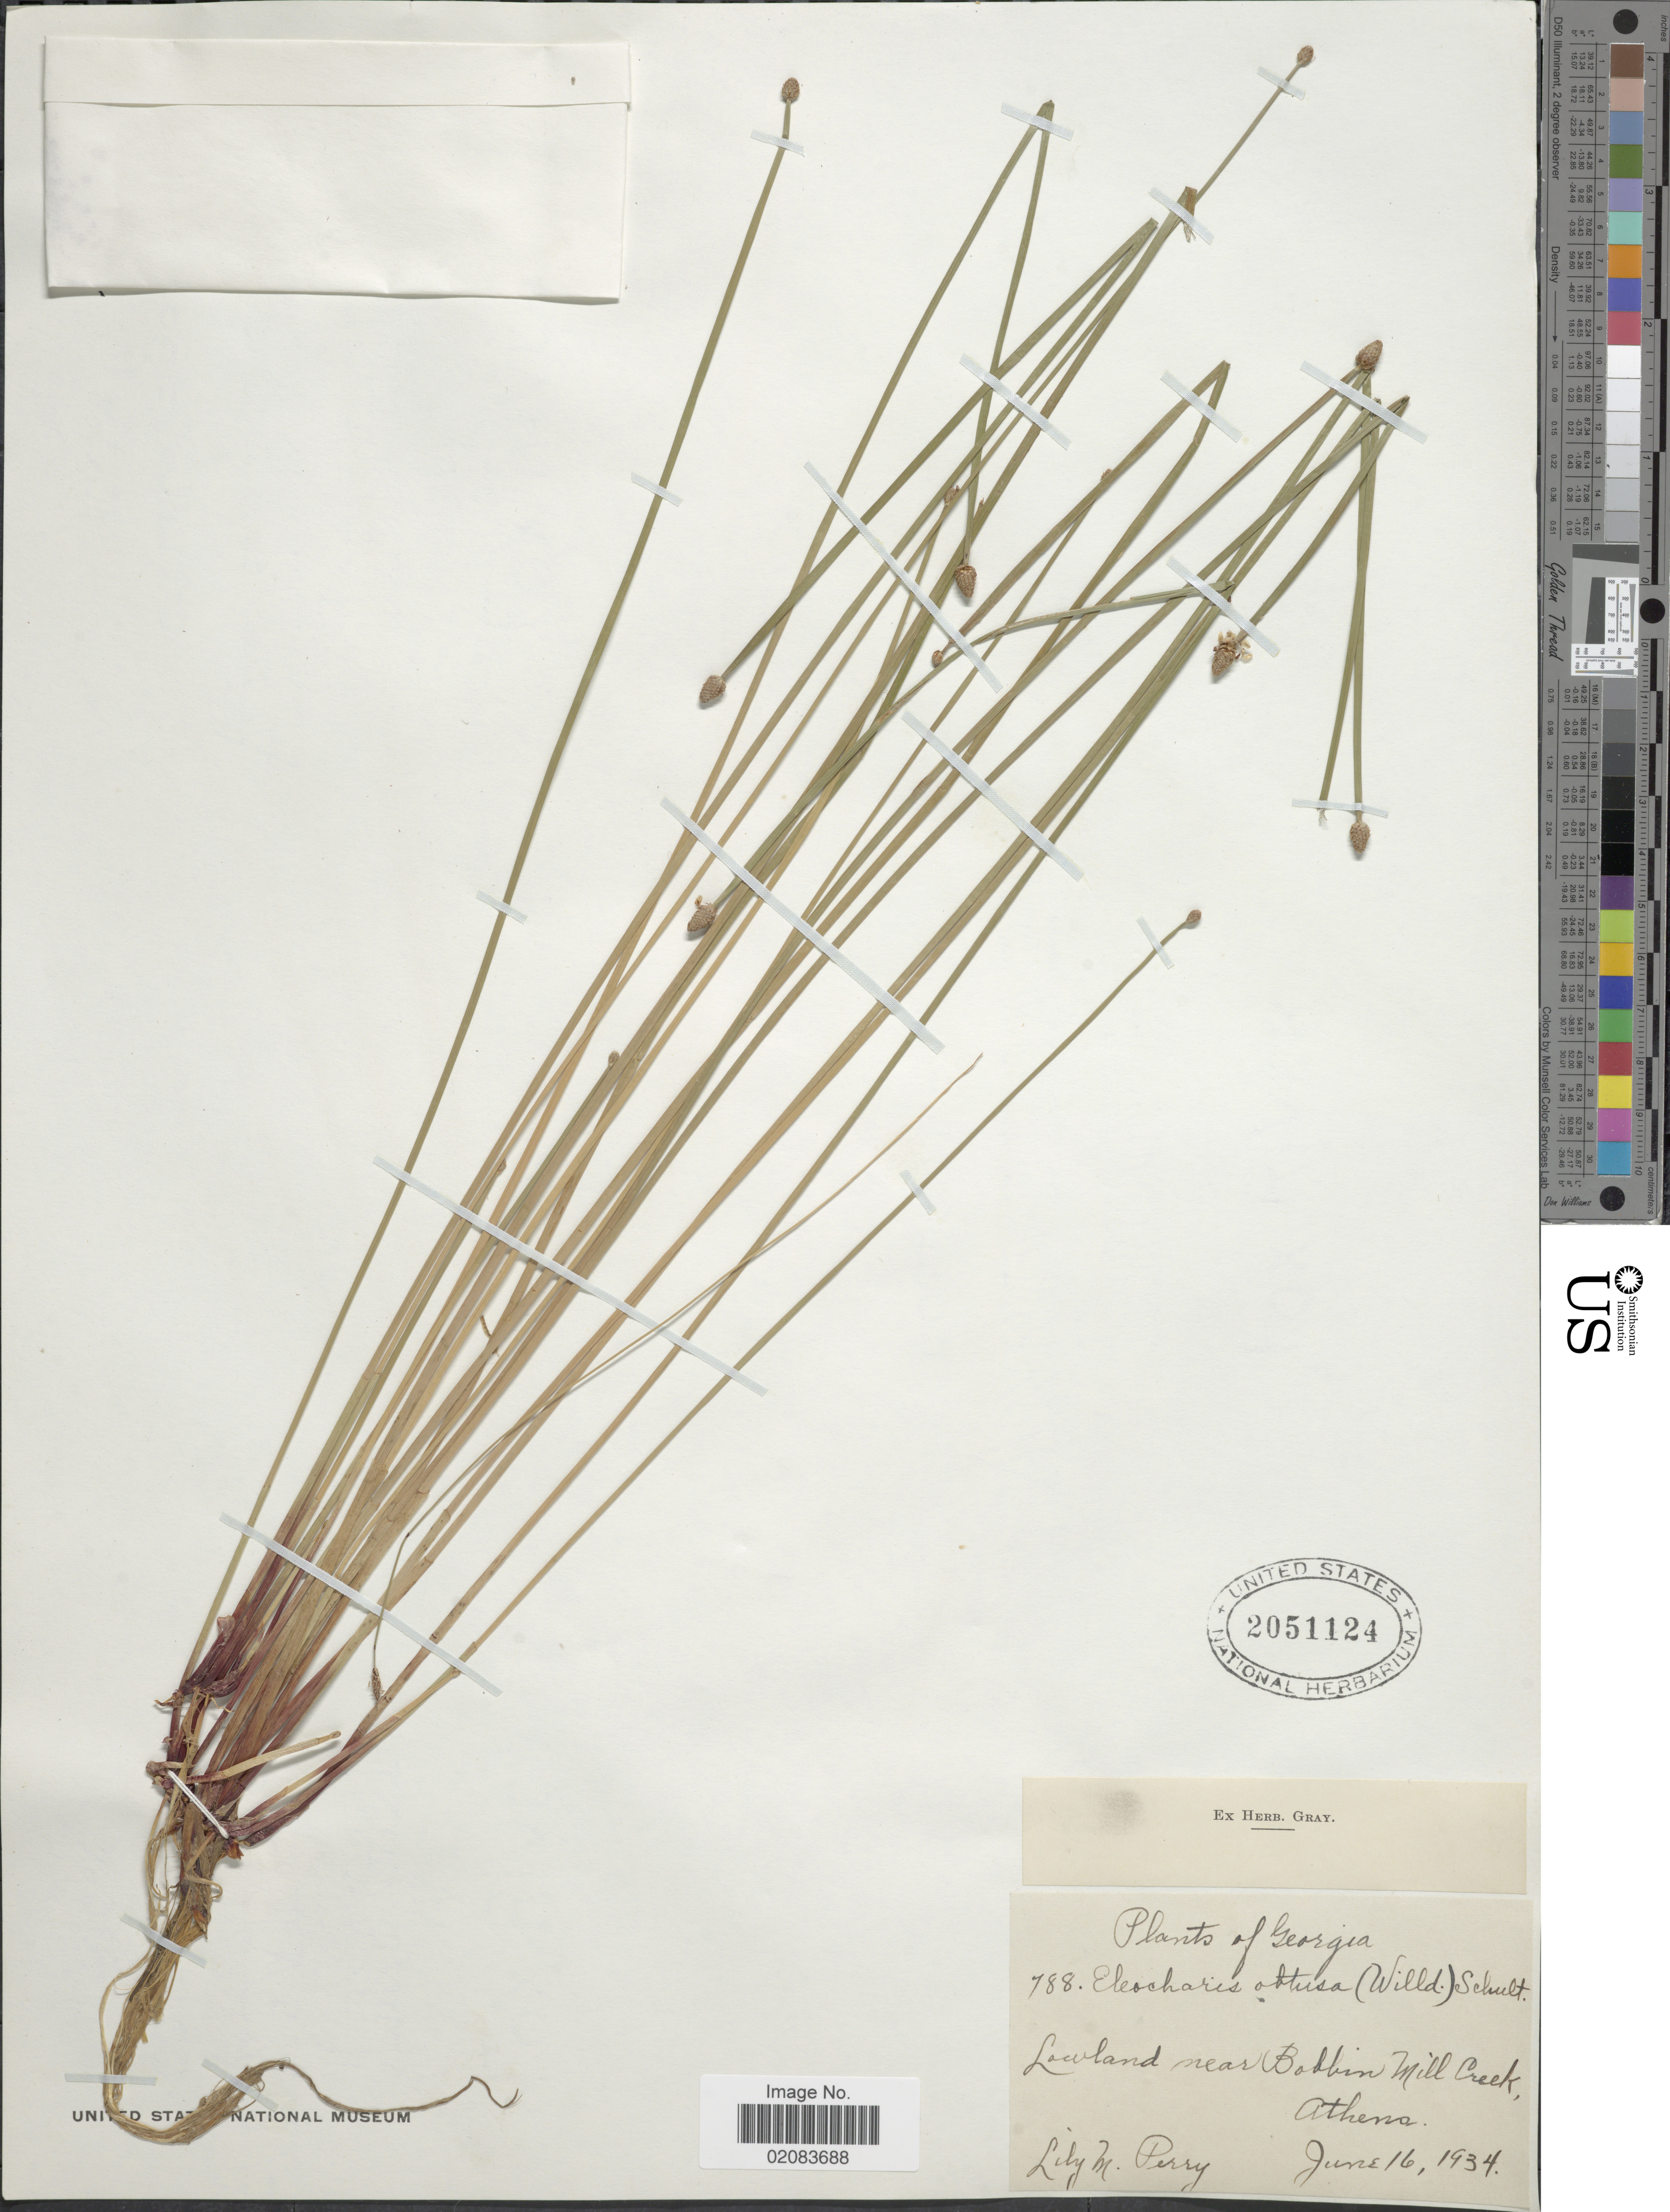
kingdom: Plantae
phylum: Tracheophyta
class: Liliopsida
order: Poales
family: Cyperaceae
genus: Eleocharis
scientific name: Eleocharis obtusa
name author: (Willd.) Schult.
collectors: L. M. Perry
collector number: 788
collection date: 1934-06-16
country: United States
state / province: Georgia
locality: Lowland near Bobbin Mill Creek, Athens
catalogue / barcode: US 2051124